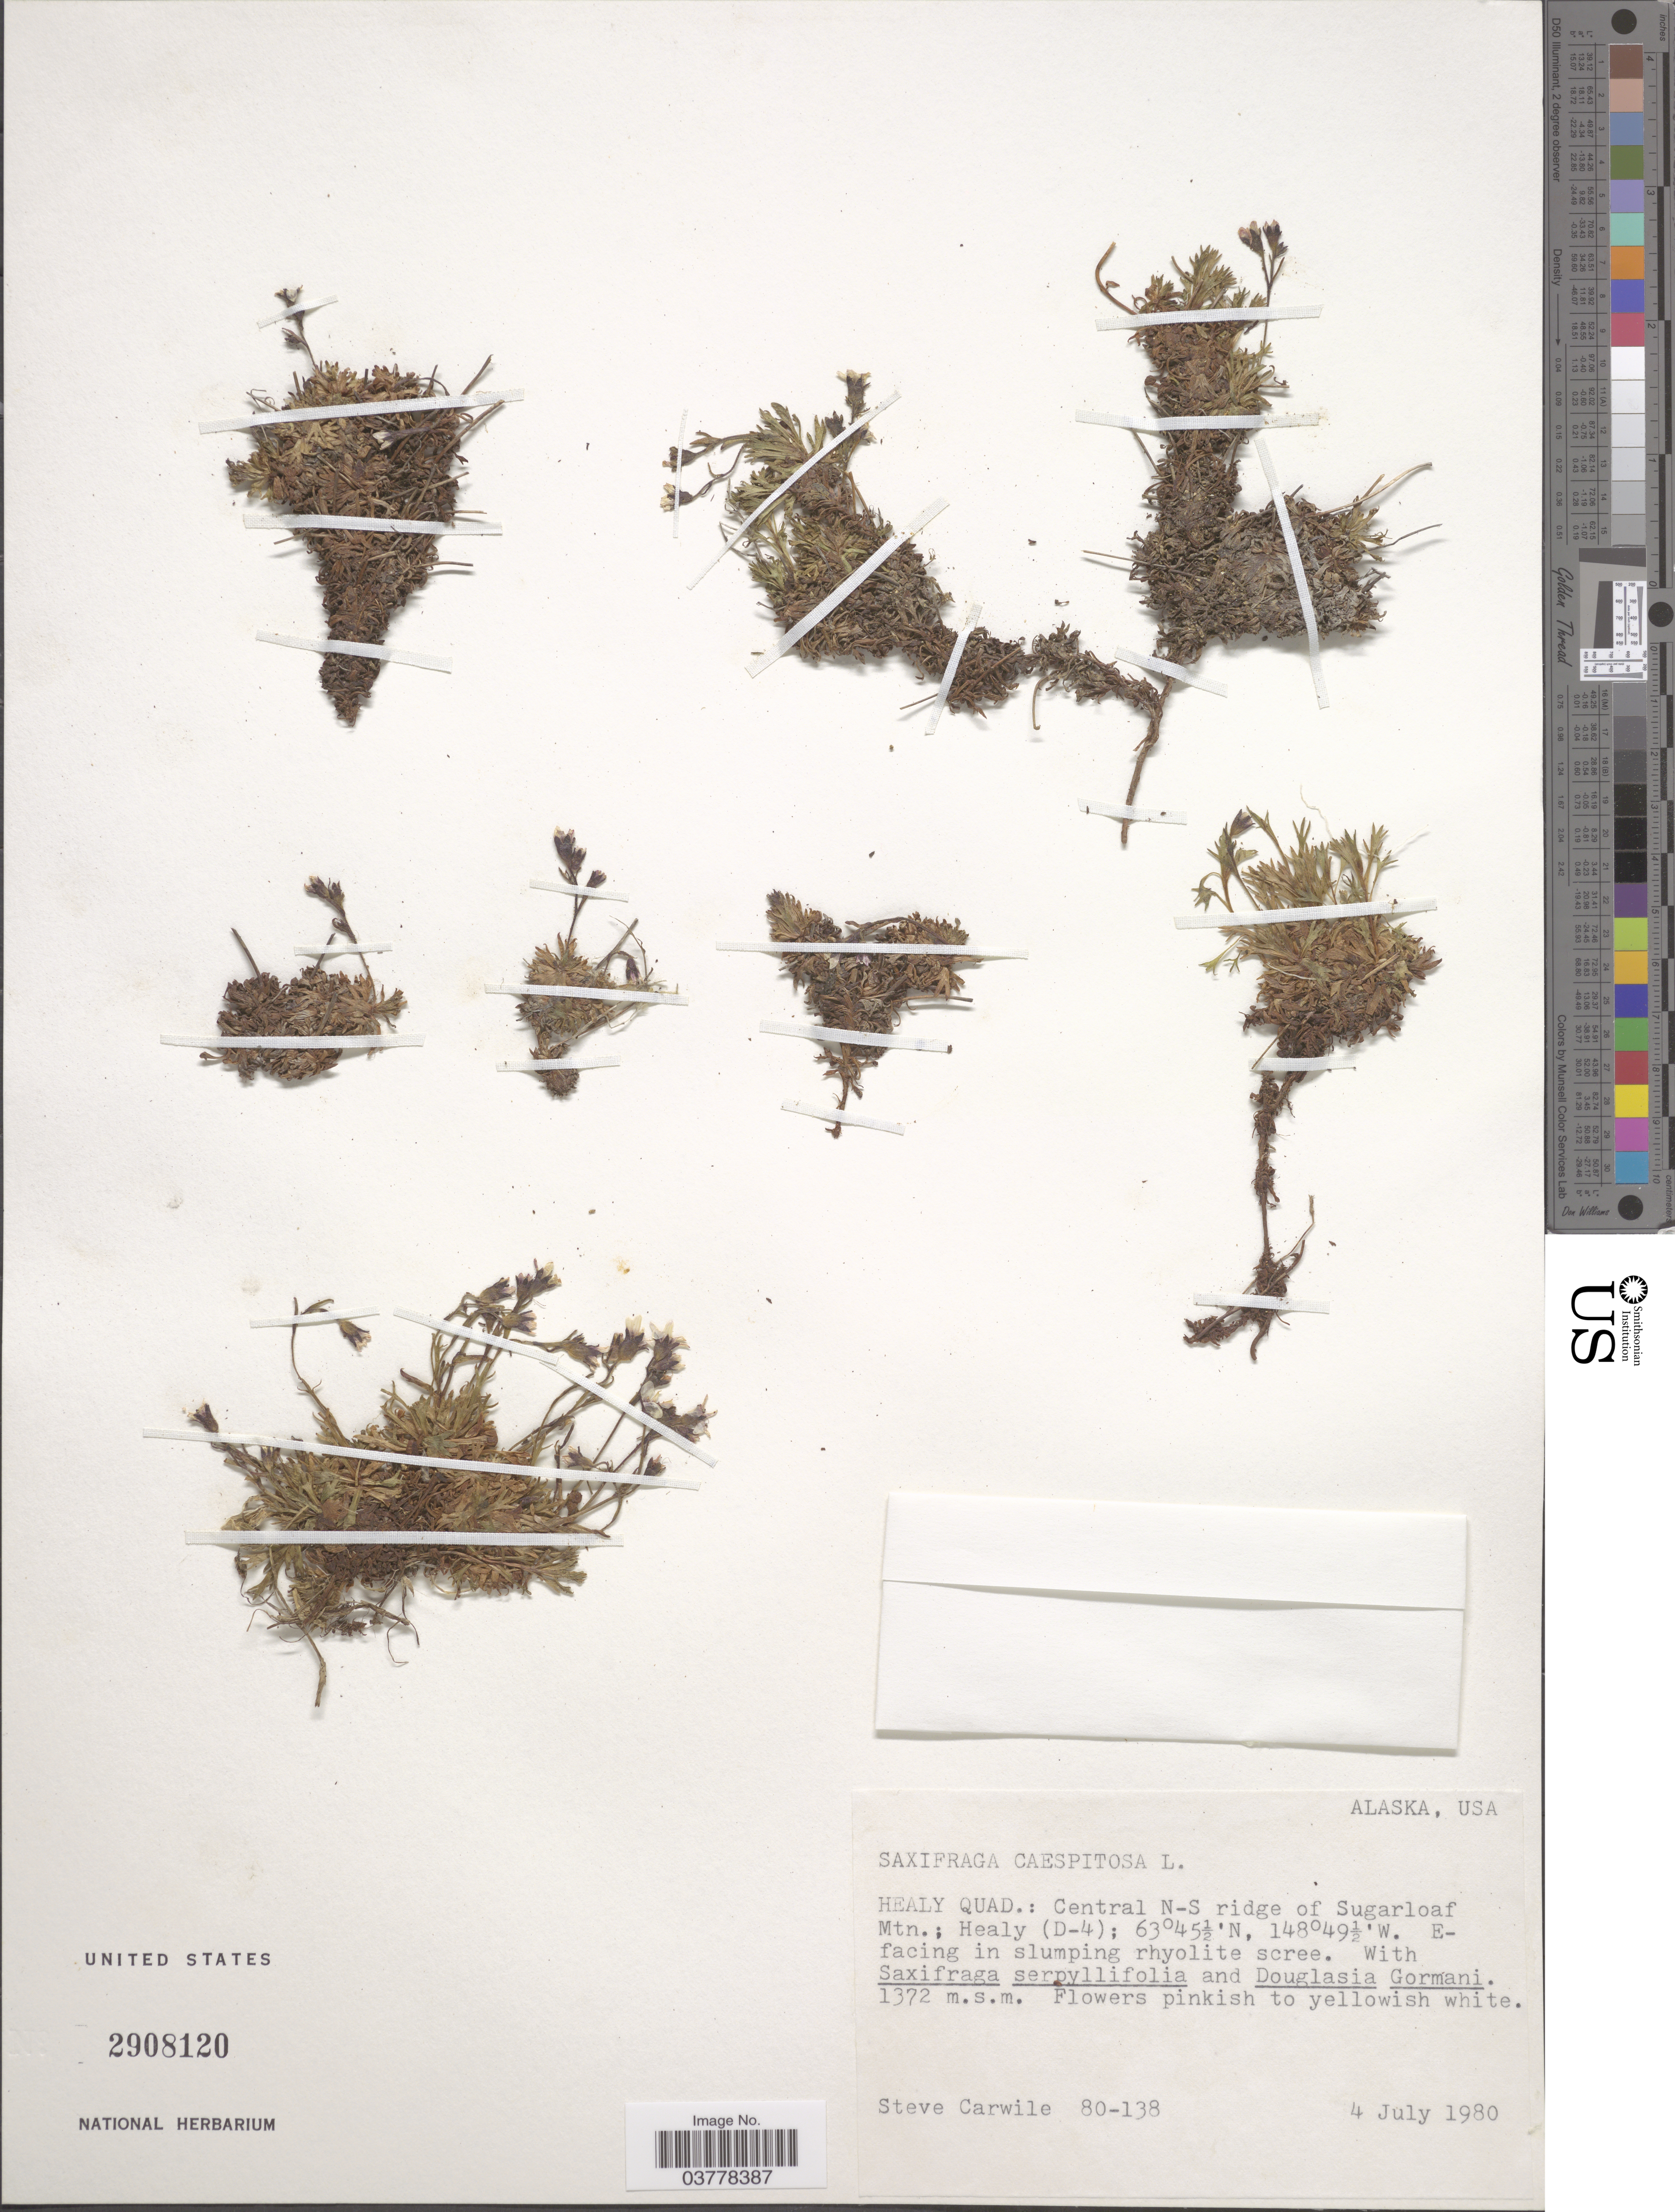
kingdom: Plantae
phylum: Tracheophyta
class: Magnoliopsida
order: Saxifragales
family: Saxifragaceae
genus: Saxifraga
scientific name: Saxifraga caespitosa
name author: L.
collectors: S. Carwile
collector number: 80-138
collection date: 1980-07-04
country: United States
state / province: Alaska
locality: Healy Quad.: Central N-S ridge of Sugarloaf Mtn.; Healy (D-4).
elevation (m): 1372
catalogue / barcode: US 2908120